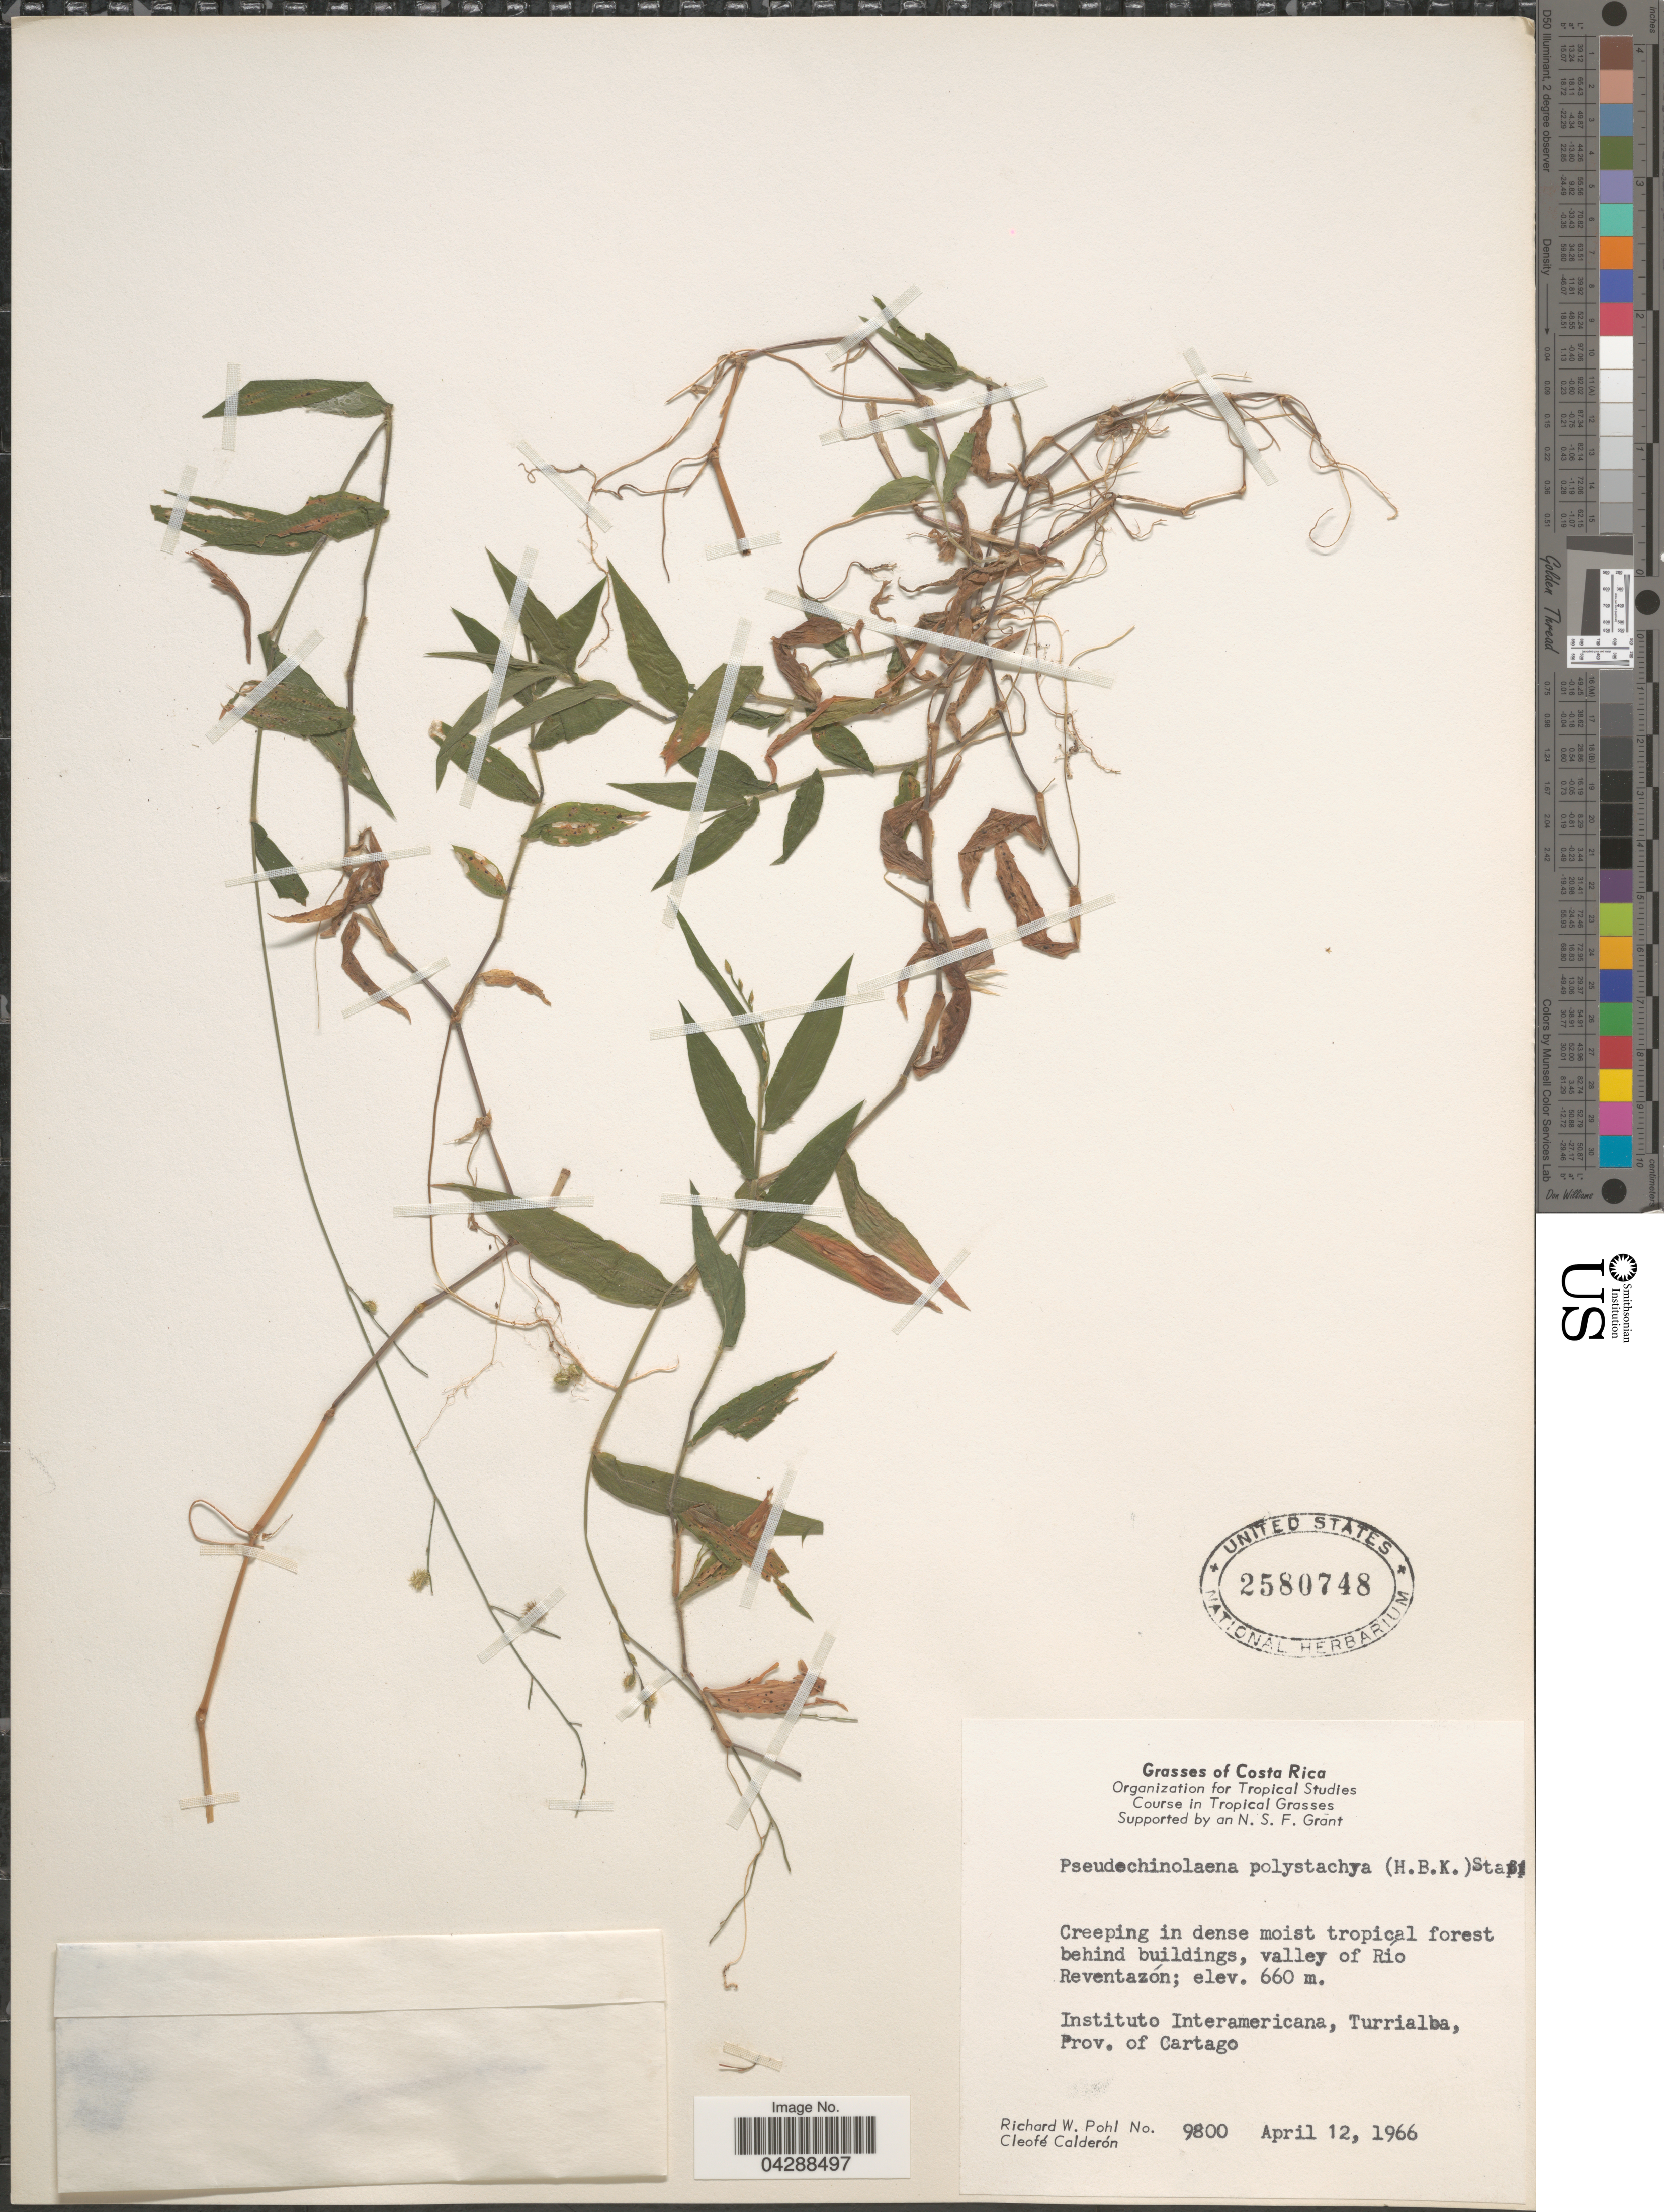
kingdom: Plantae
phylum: Tracheophyta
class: Liliopsida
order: Poales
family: Poaceae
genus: Pseudechinolaena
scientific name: Pseudechinolaena polystachya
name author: (Kunth) Stapf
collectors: R. W. Pohl & C. E. Calderón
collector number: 9800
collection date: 1966-04-12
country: Costa Rica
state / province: Cartago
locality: Creeping in dense moist tropical forest behind buildings, valley of Rio Reventazón. Instituto Interamericana, Turrialba.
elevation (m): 660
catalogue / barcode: US 2580748